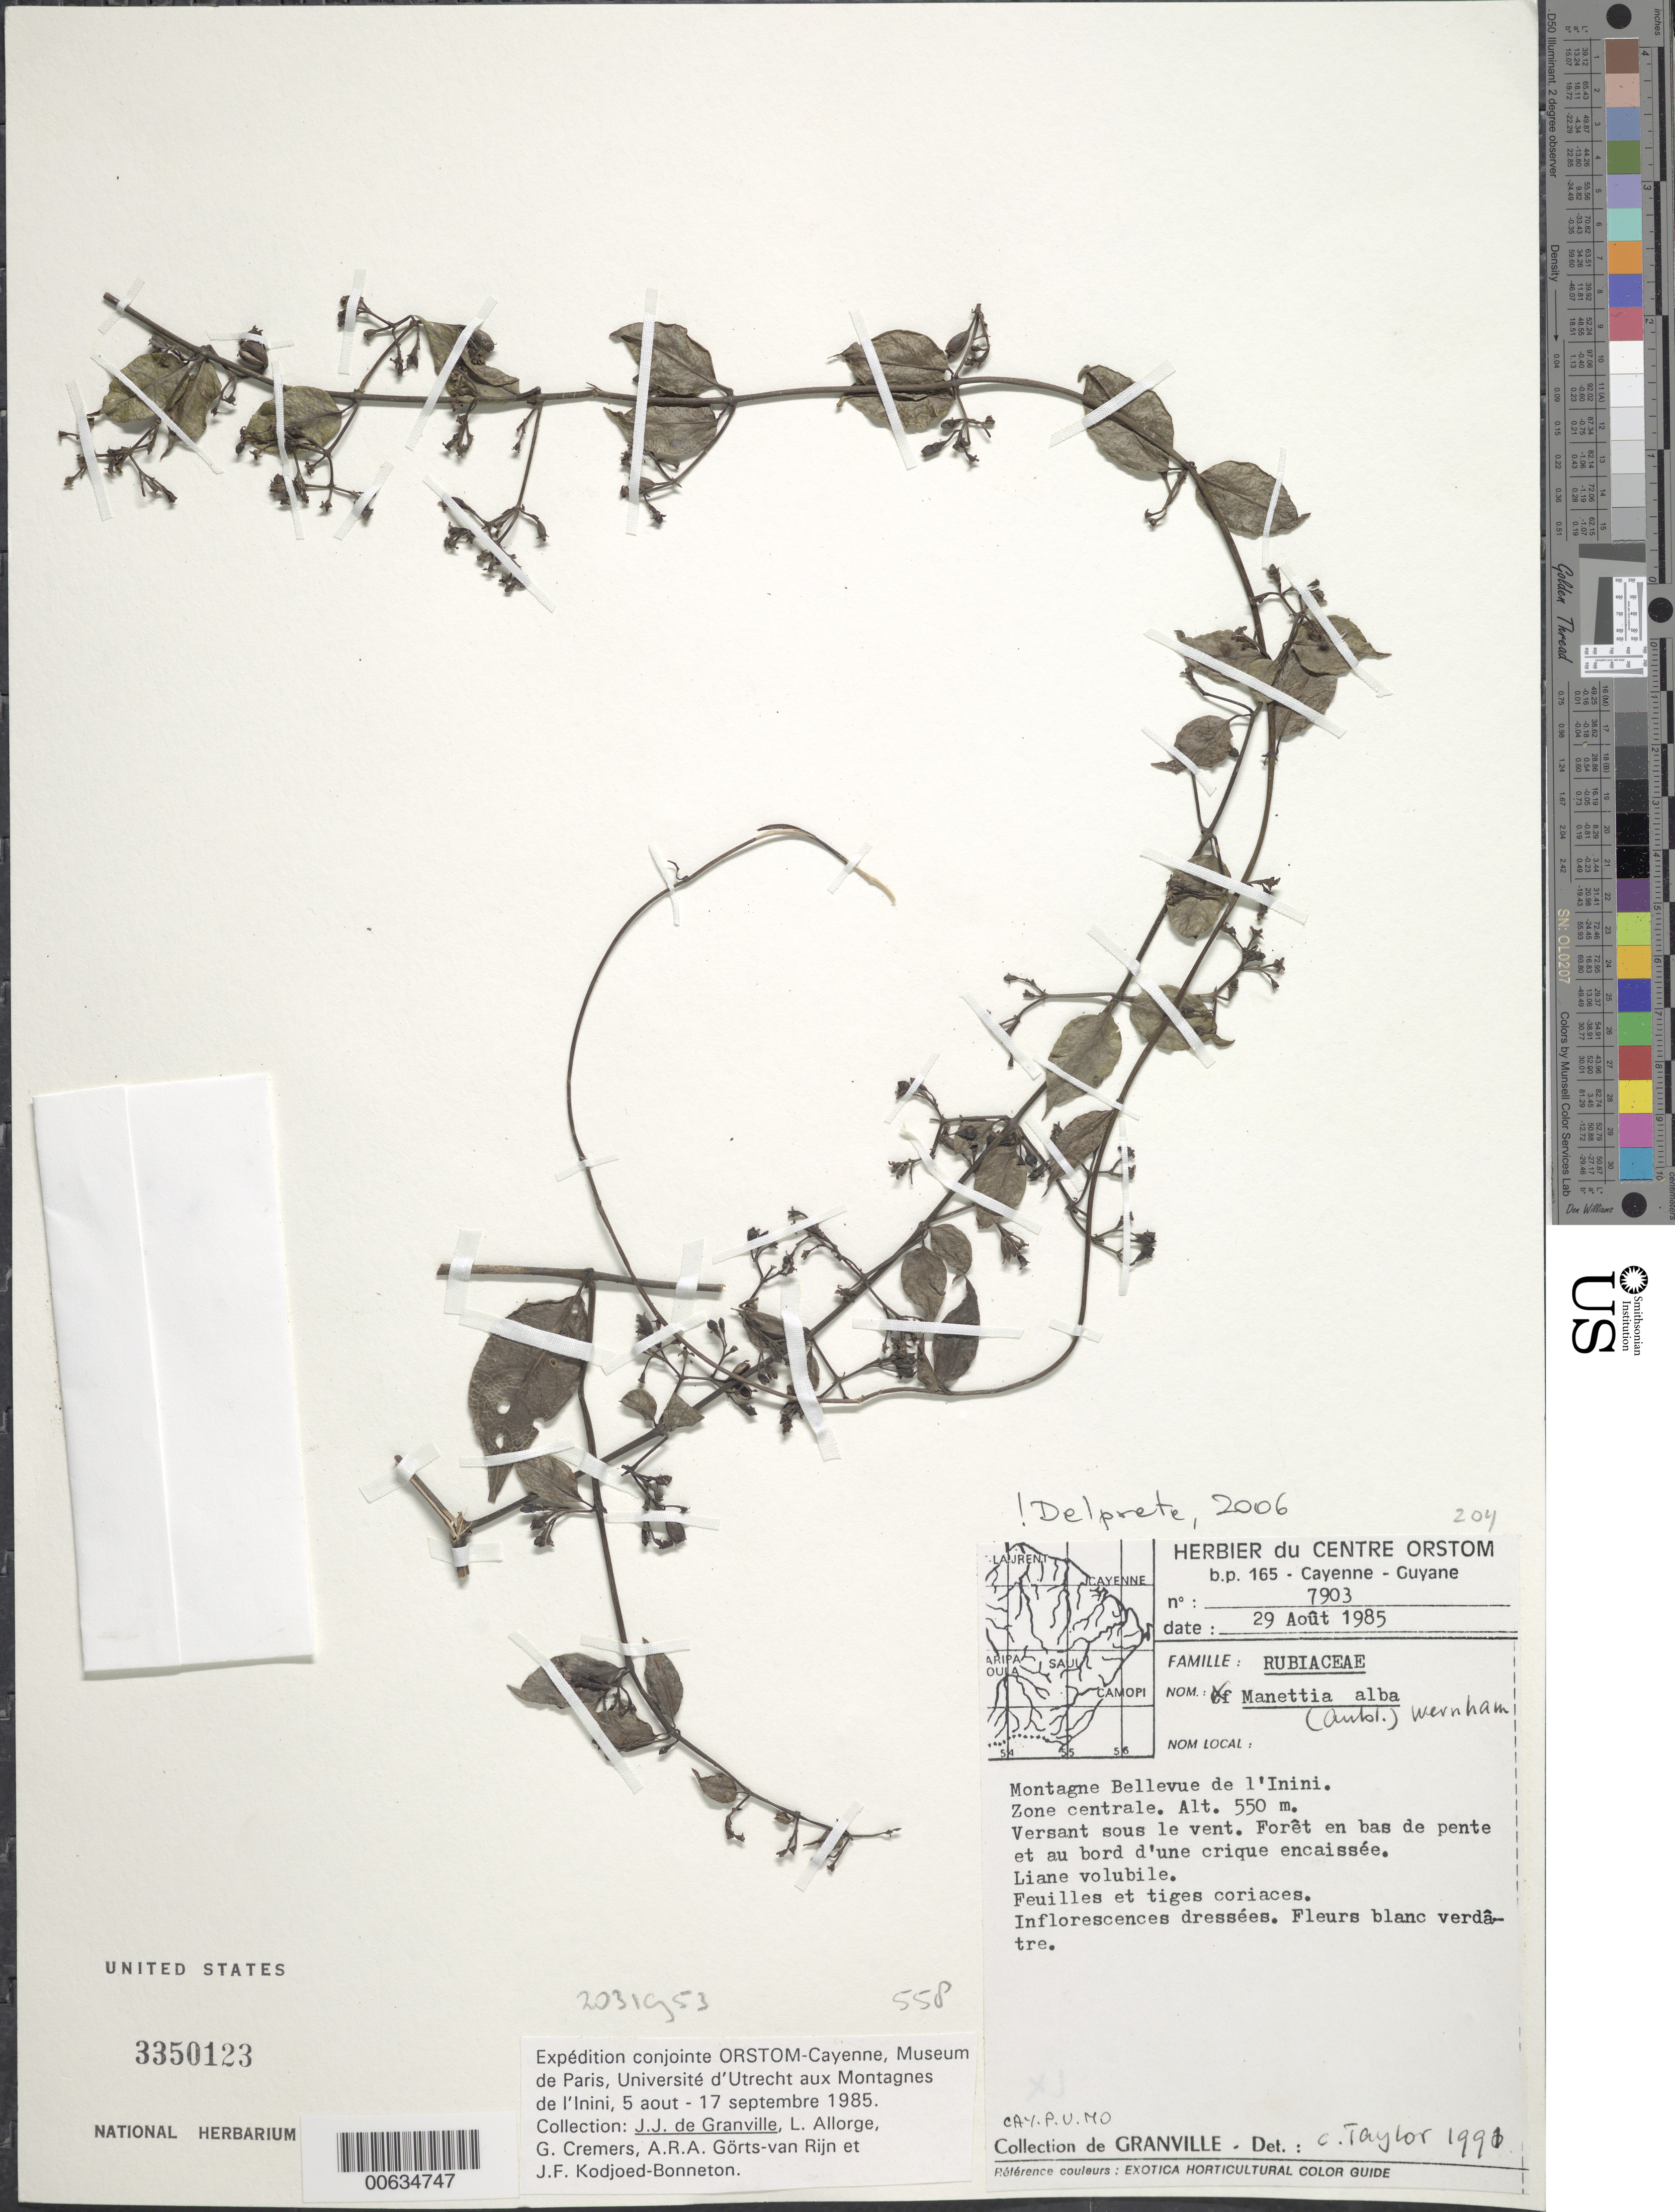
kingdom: Plantae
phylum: Tracheophyta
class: Magnoliopsida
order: Gentianales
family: Rubiaceae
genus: Manettia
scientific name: Manettia alba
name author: (Aubl.) Wernham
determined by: Delprete, P. G., Herb. de Guyane Cay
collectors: J.-J. de Granville, L. Allorge, G. Cremers, A. .R. A. Görts-van Rijn & J. Kodjoed-Bonneton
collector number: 7903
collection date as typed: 29-Aug-85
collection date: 1985-08-29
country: French Guiana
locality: Montagnes Bellevue de l'Inini, zone centrale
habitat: Versant sous le vent. Foret en base de pente et au borde d'une crique encaissee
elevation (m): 550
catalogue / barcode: US 3350123